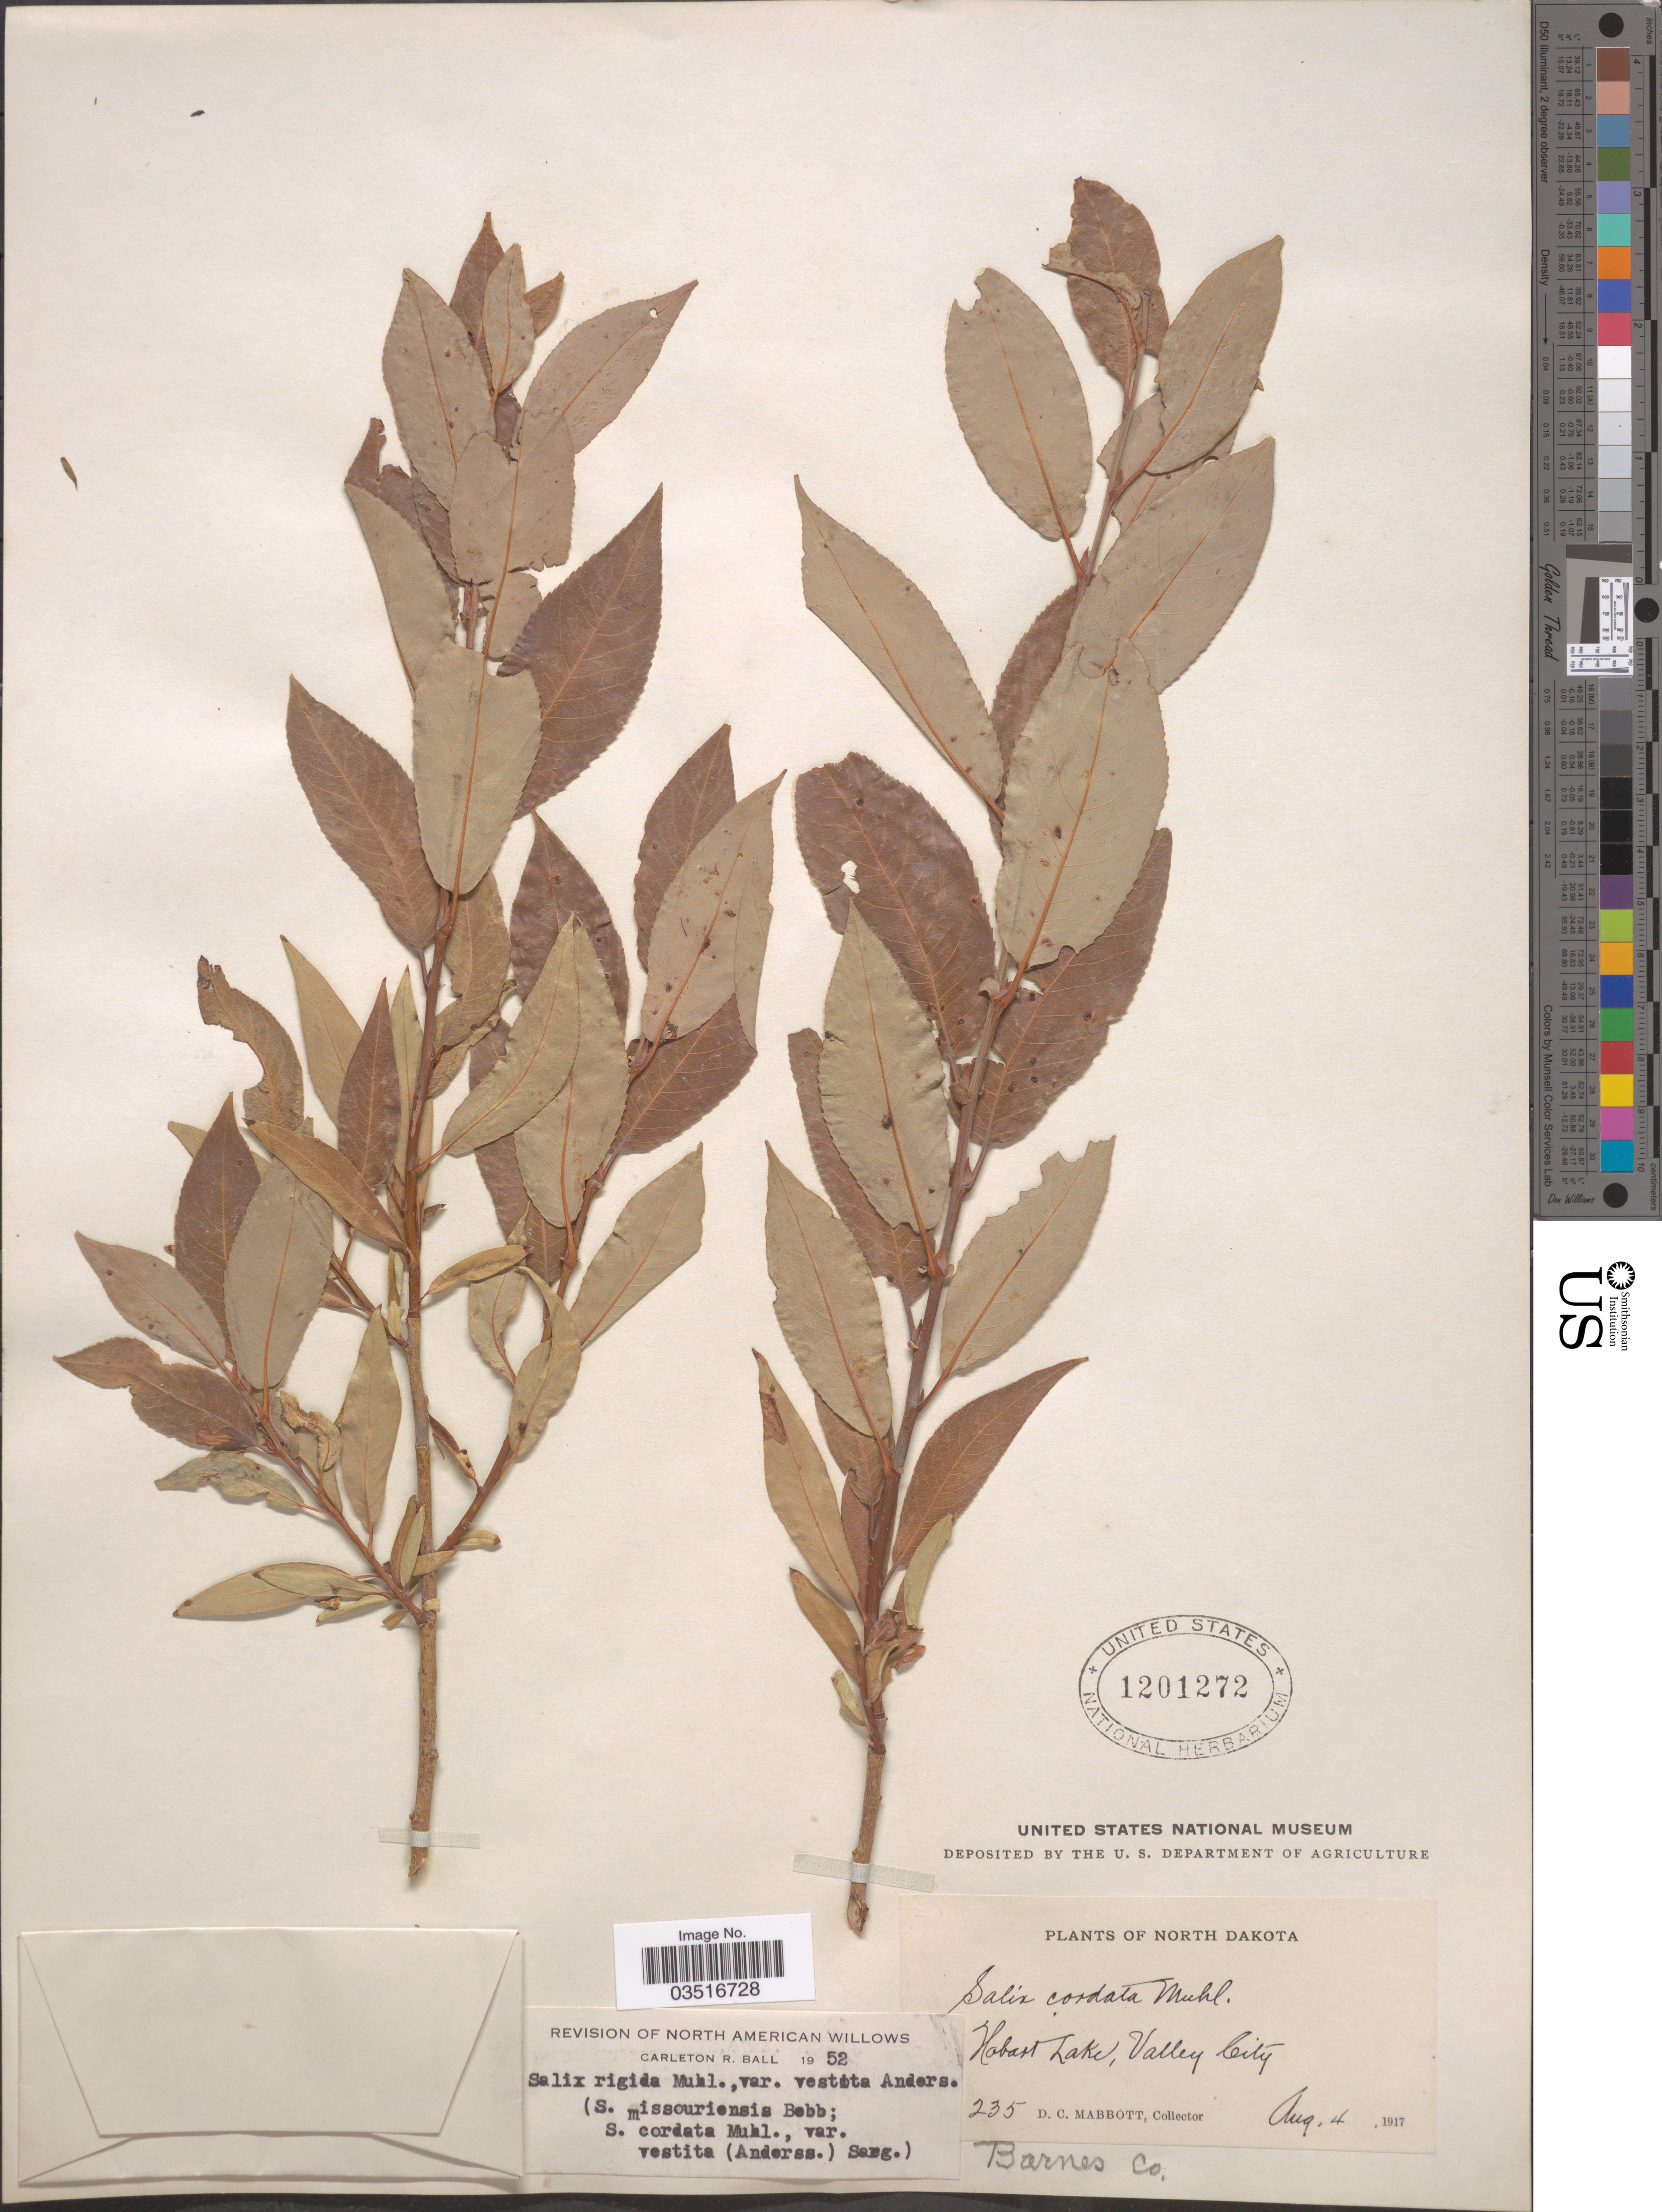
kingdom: Plantae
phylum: Tracheophyta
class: Magnoliopsida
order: Malpighiales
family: Salicaceae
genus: Salix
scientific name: Salix rigida var. vestita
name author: (Andersson) C.R. Ball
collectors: D. Mabbott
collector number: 235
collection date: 1917-08-04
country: United States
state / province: North Dakota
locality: Hobart Lake, Valley City. Barnes Co.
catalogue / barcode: US 1201272